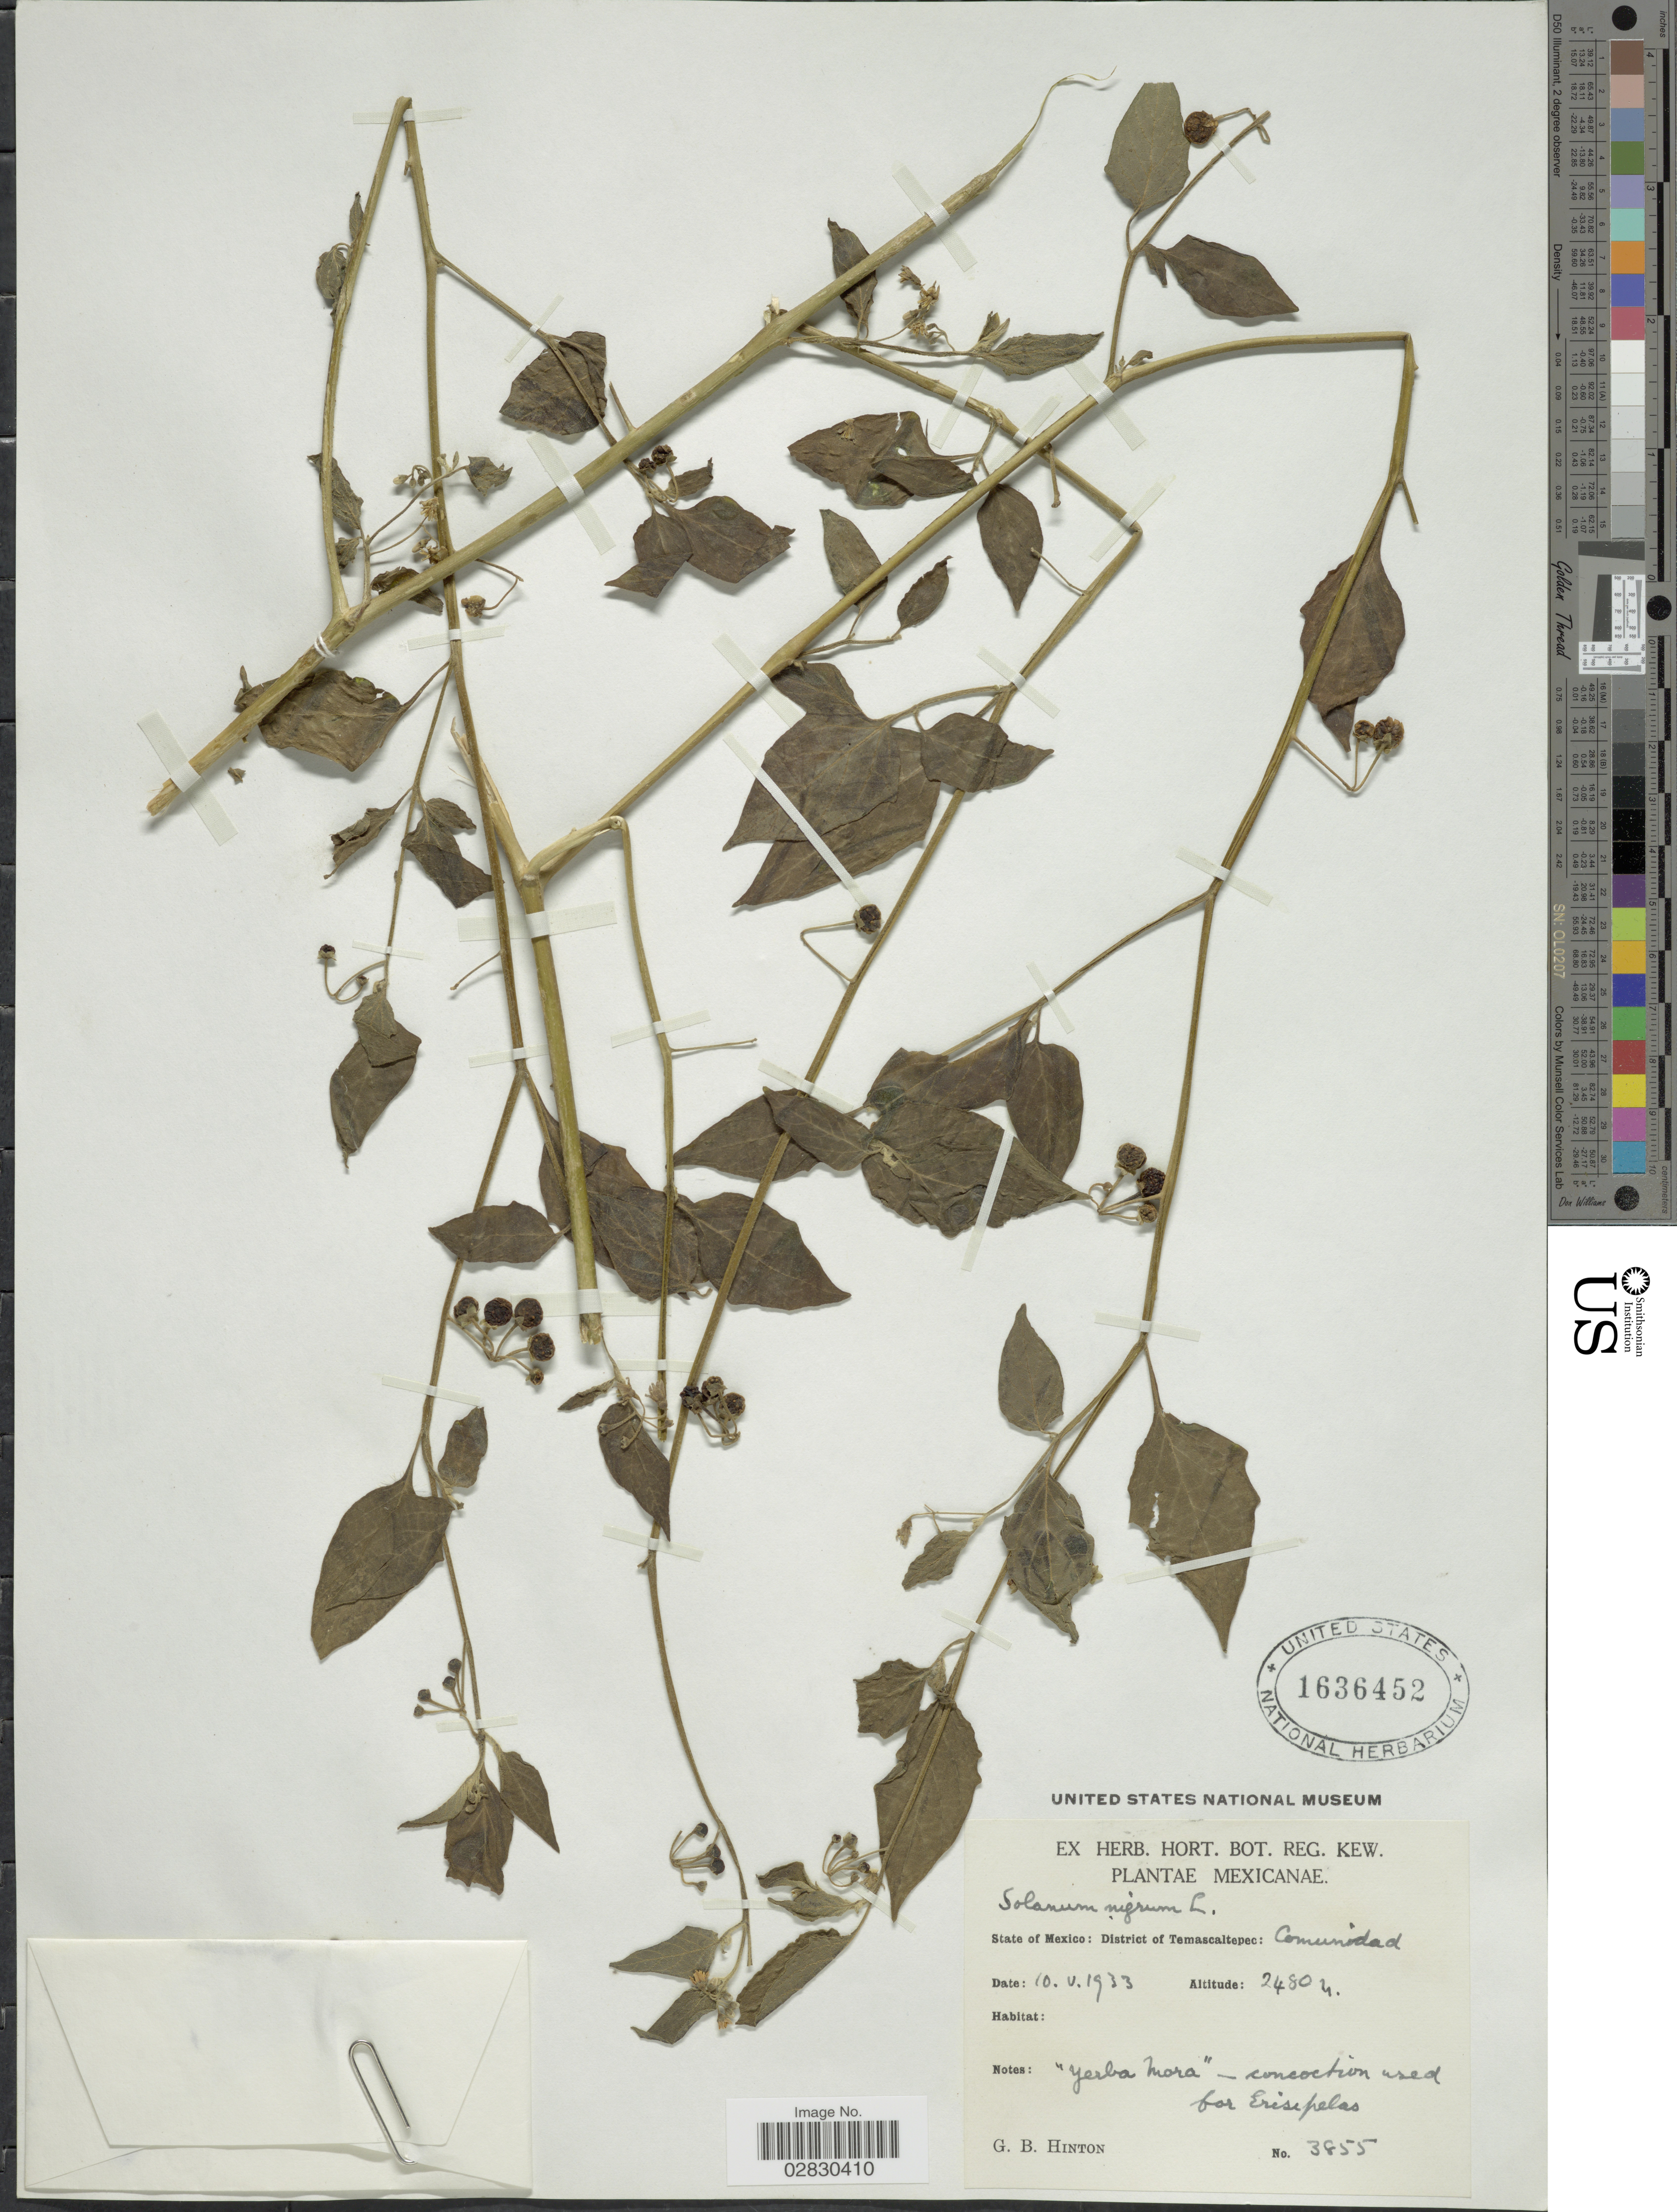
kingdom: Plantae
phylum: Tracheophyta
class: Magnoliopsida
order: Solanales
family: Solanaceae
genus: Solanum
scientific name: Solanum nigrescens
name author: M. Martens & Galeotti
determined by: Knapp, S. D.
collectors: G. B. Hinton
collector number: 3855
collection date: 1933-05-10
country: Mexico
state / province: México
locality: District of Temascaltepec: Comunidad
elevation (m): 2480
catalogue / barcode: US 1636452